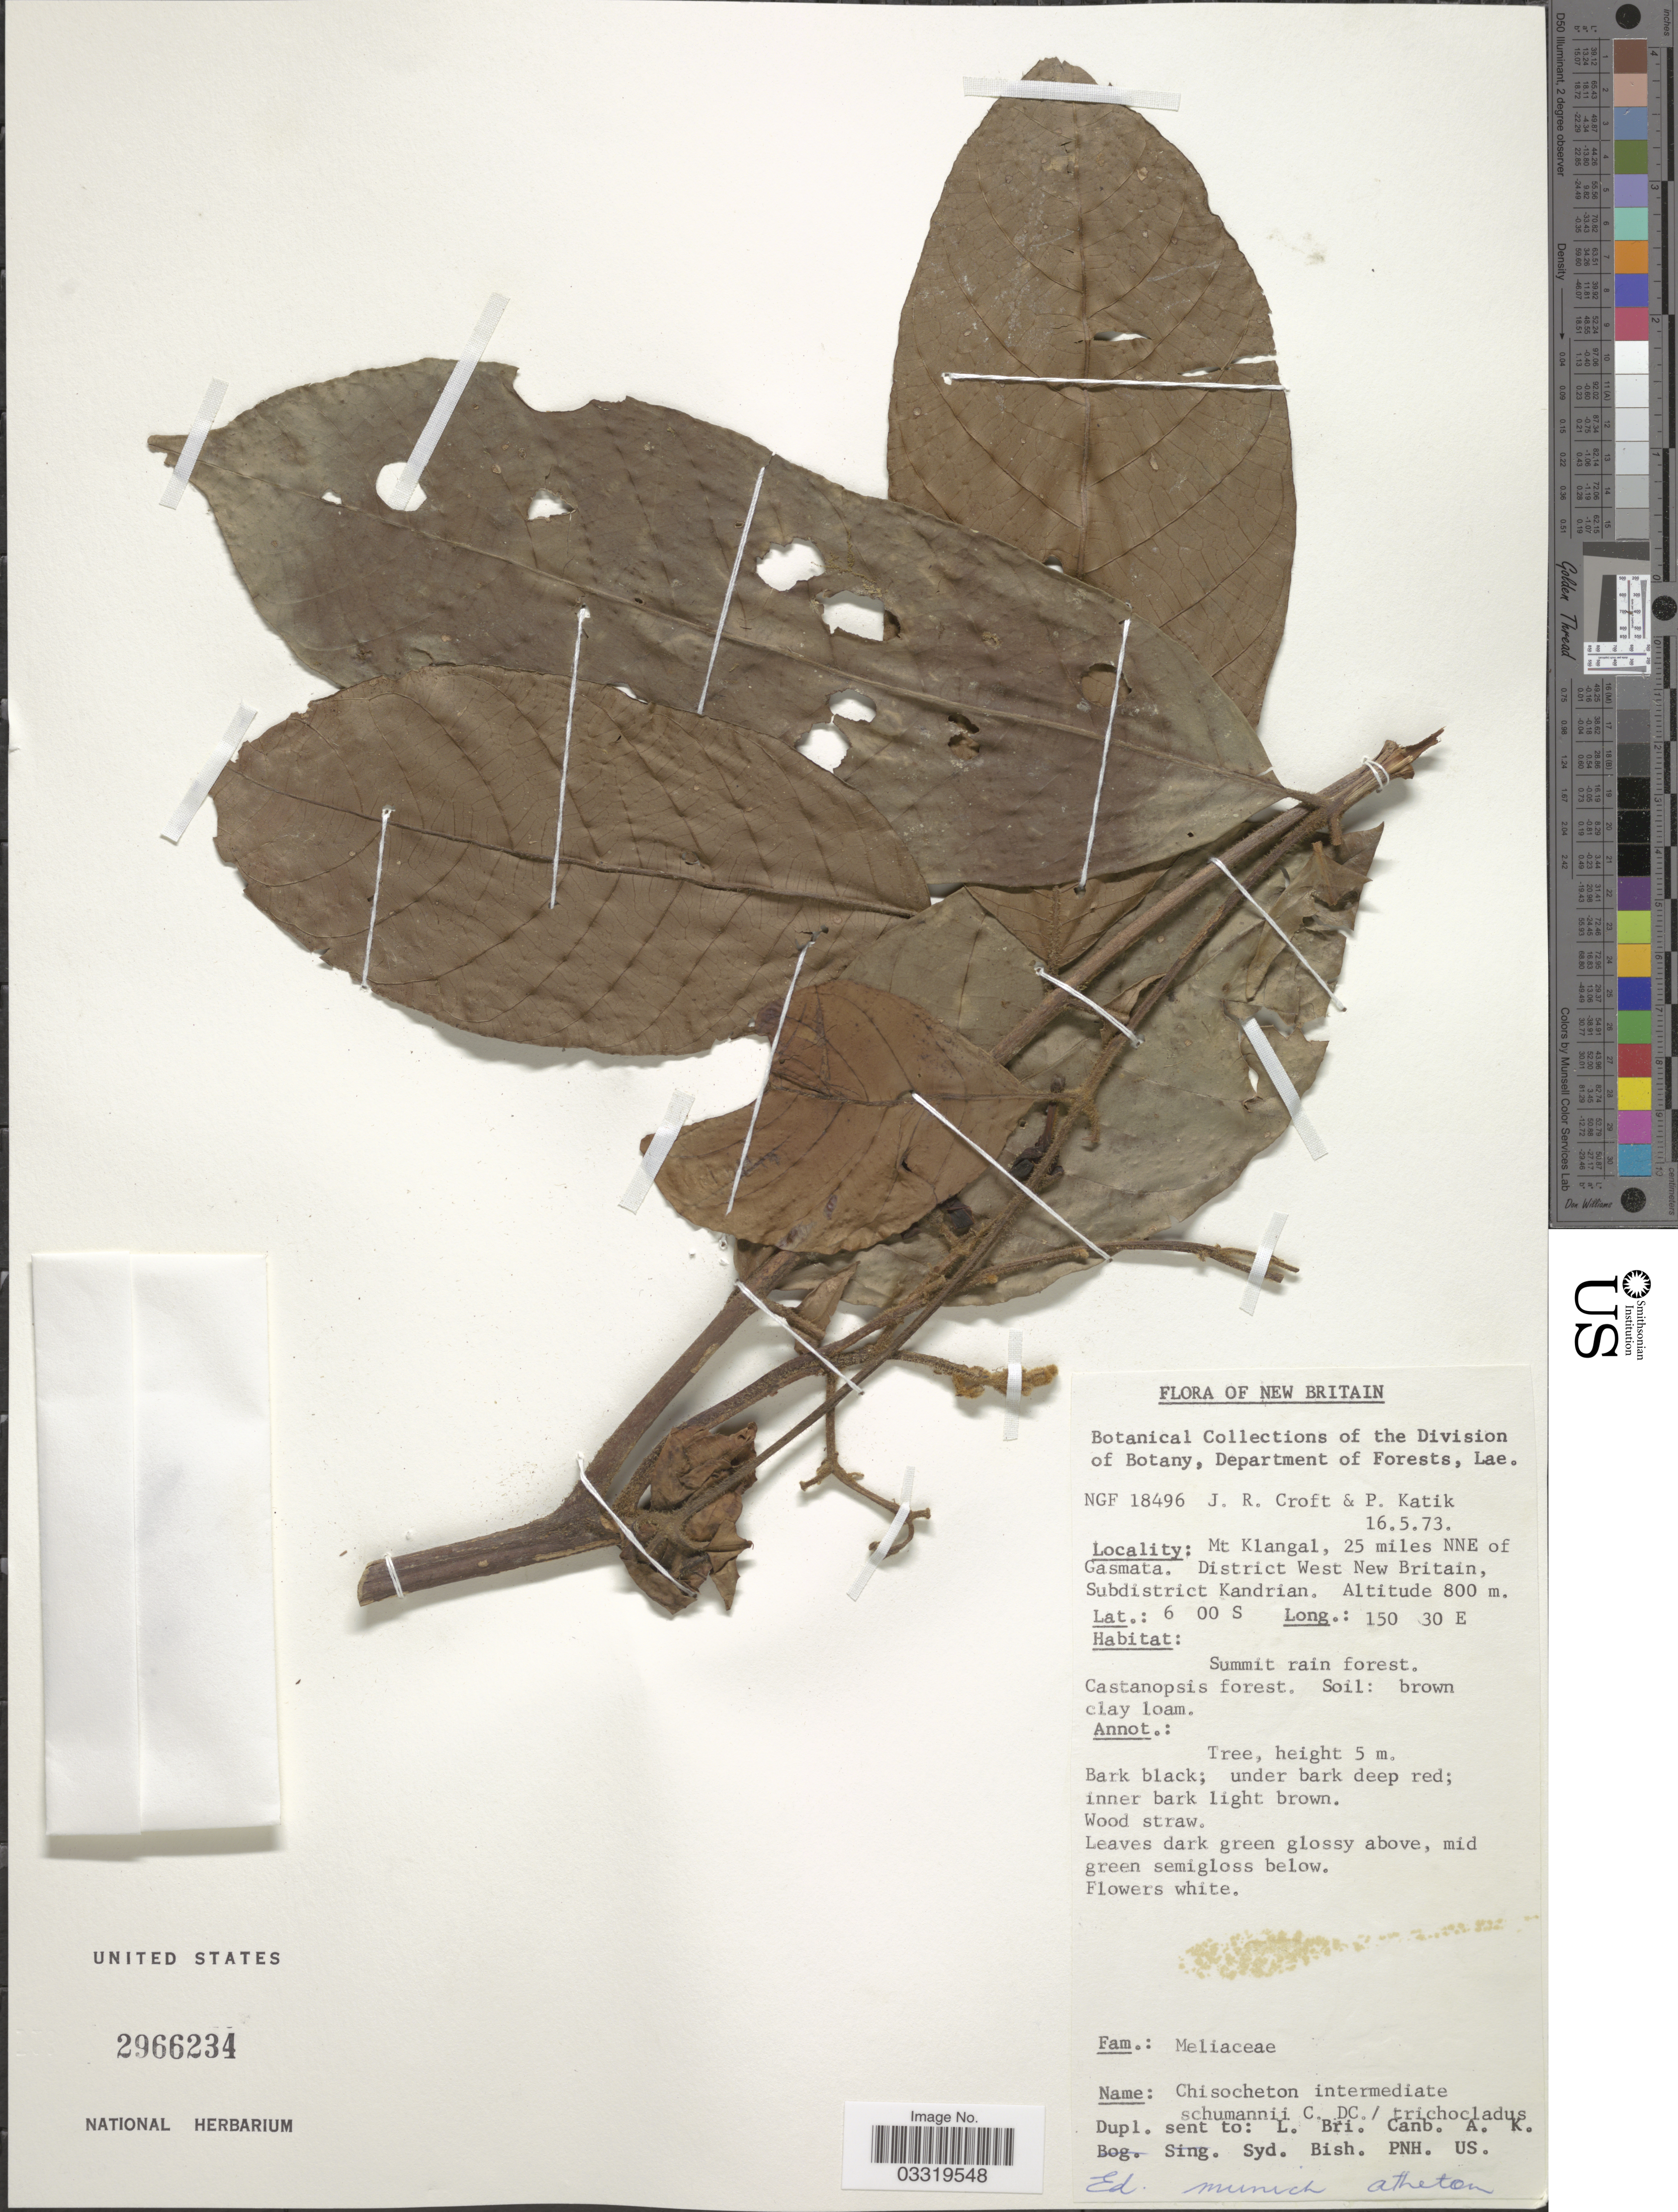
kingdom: Plantae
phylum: Tracheophyta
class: Magnoliopsida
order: Sapindales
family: Meliaceae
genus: Chisocheton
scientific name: Chisocheton lasiocarpus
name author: (Miq.) Valeton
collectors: J. R. Croft & P. Katik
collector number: NGF18496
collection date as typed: Transcribed d/m/y: 16/5/73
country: Papua New Guinea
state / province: West New Britain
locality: New Britain, Mt Klangal, 25 miles NNE of Gasmata. District West New Britain, Subdistrict Kandrian.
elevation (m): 800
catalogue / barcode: US 2966234